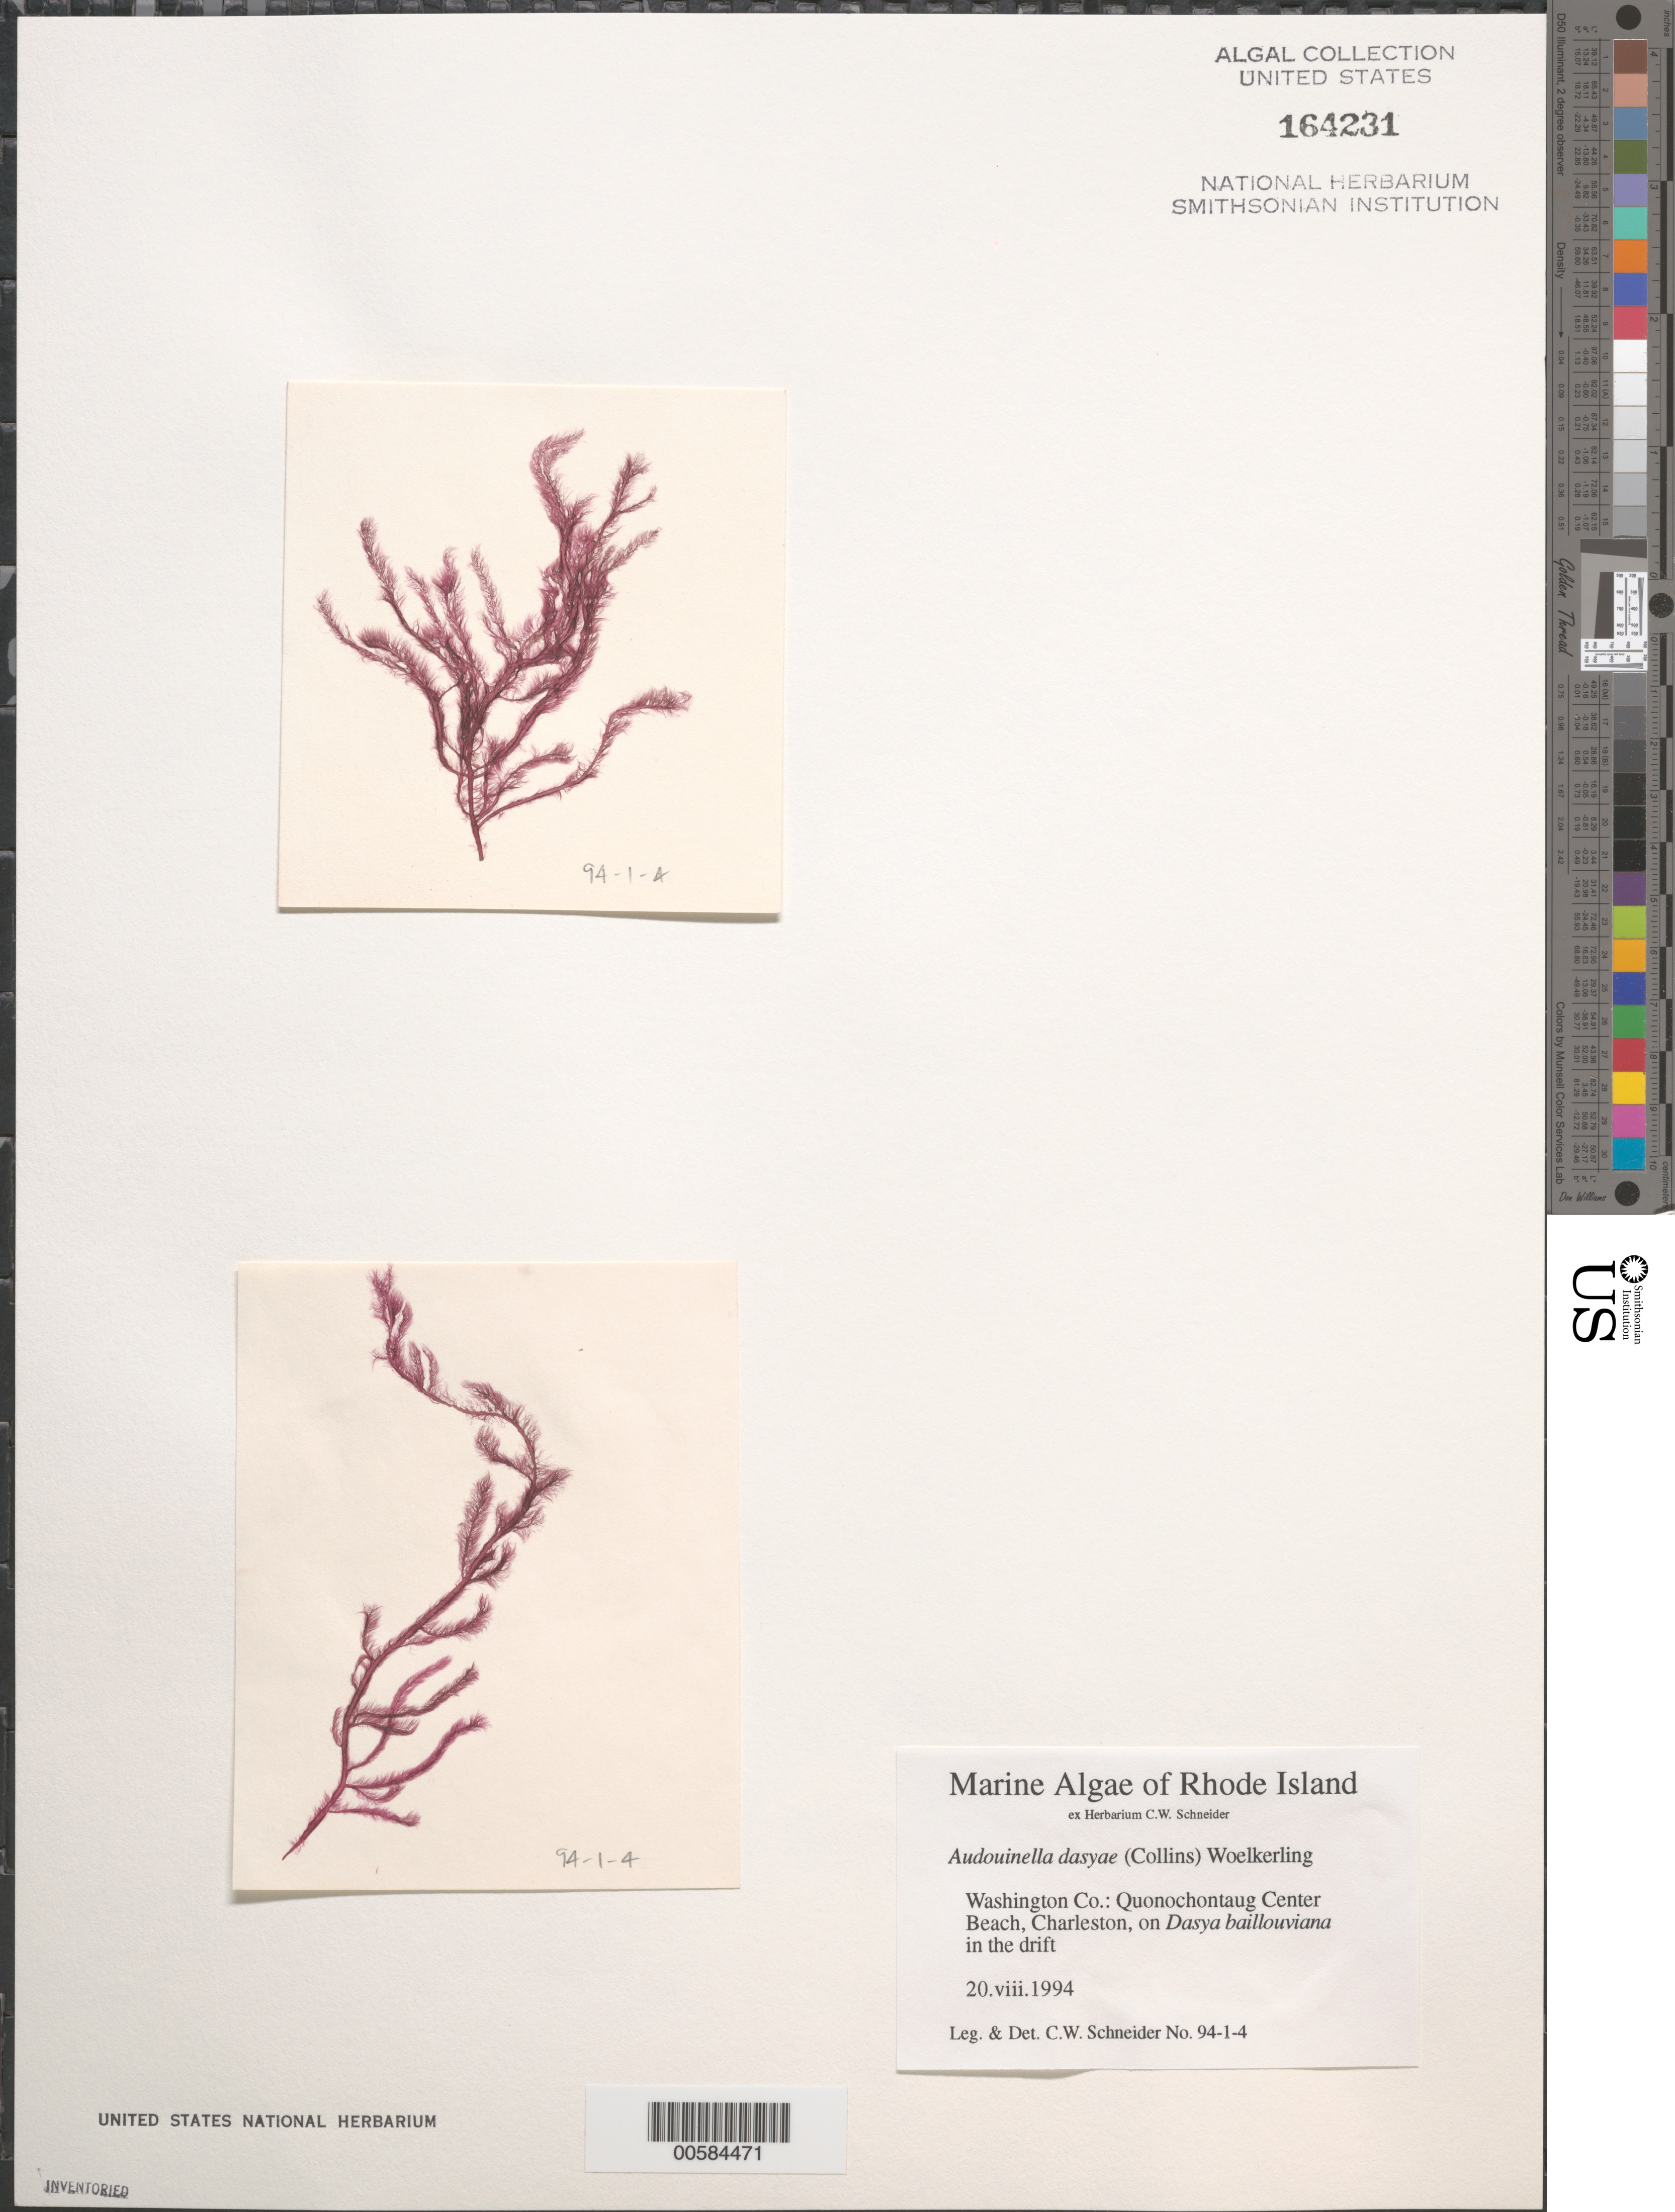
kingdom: Plantae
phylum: Rhodophyta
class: Florideophyceae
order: Colaconematales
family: Colaconemataceae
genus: Colaconema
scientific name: Colaconema dasyae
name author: (Collins) H. Stegenga et al.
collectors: C. W. Schneider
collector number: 94-1-4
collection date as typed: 20 Aug 1994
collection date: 1994-08-20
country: United States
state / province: Rhode Island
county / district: Washington County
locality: Quonochontaug center beach, Charleston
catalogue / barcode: US 164231